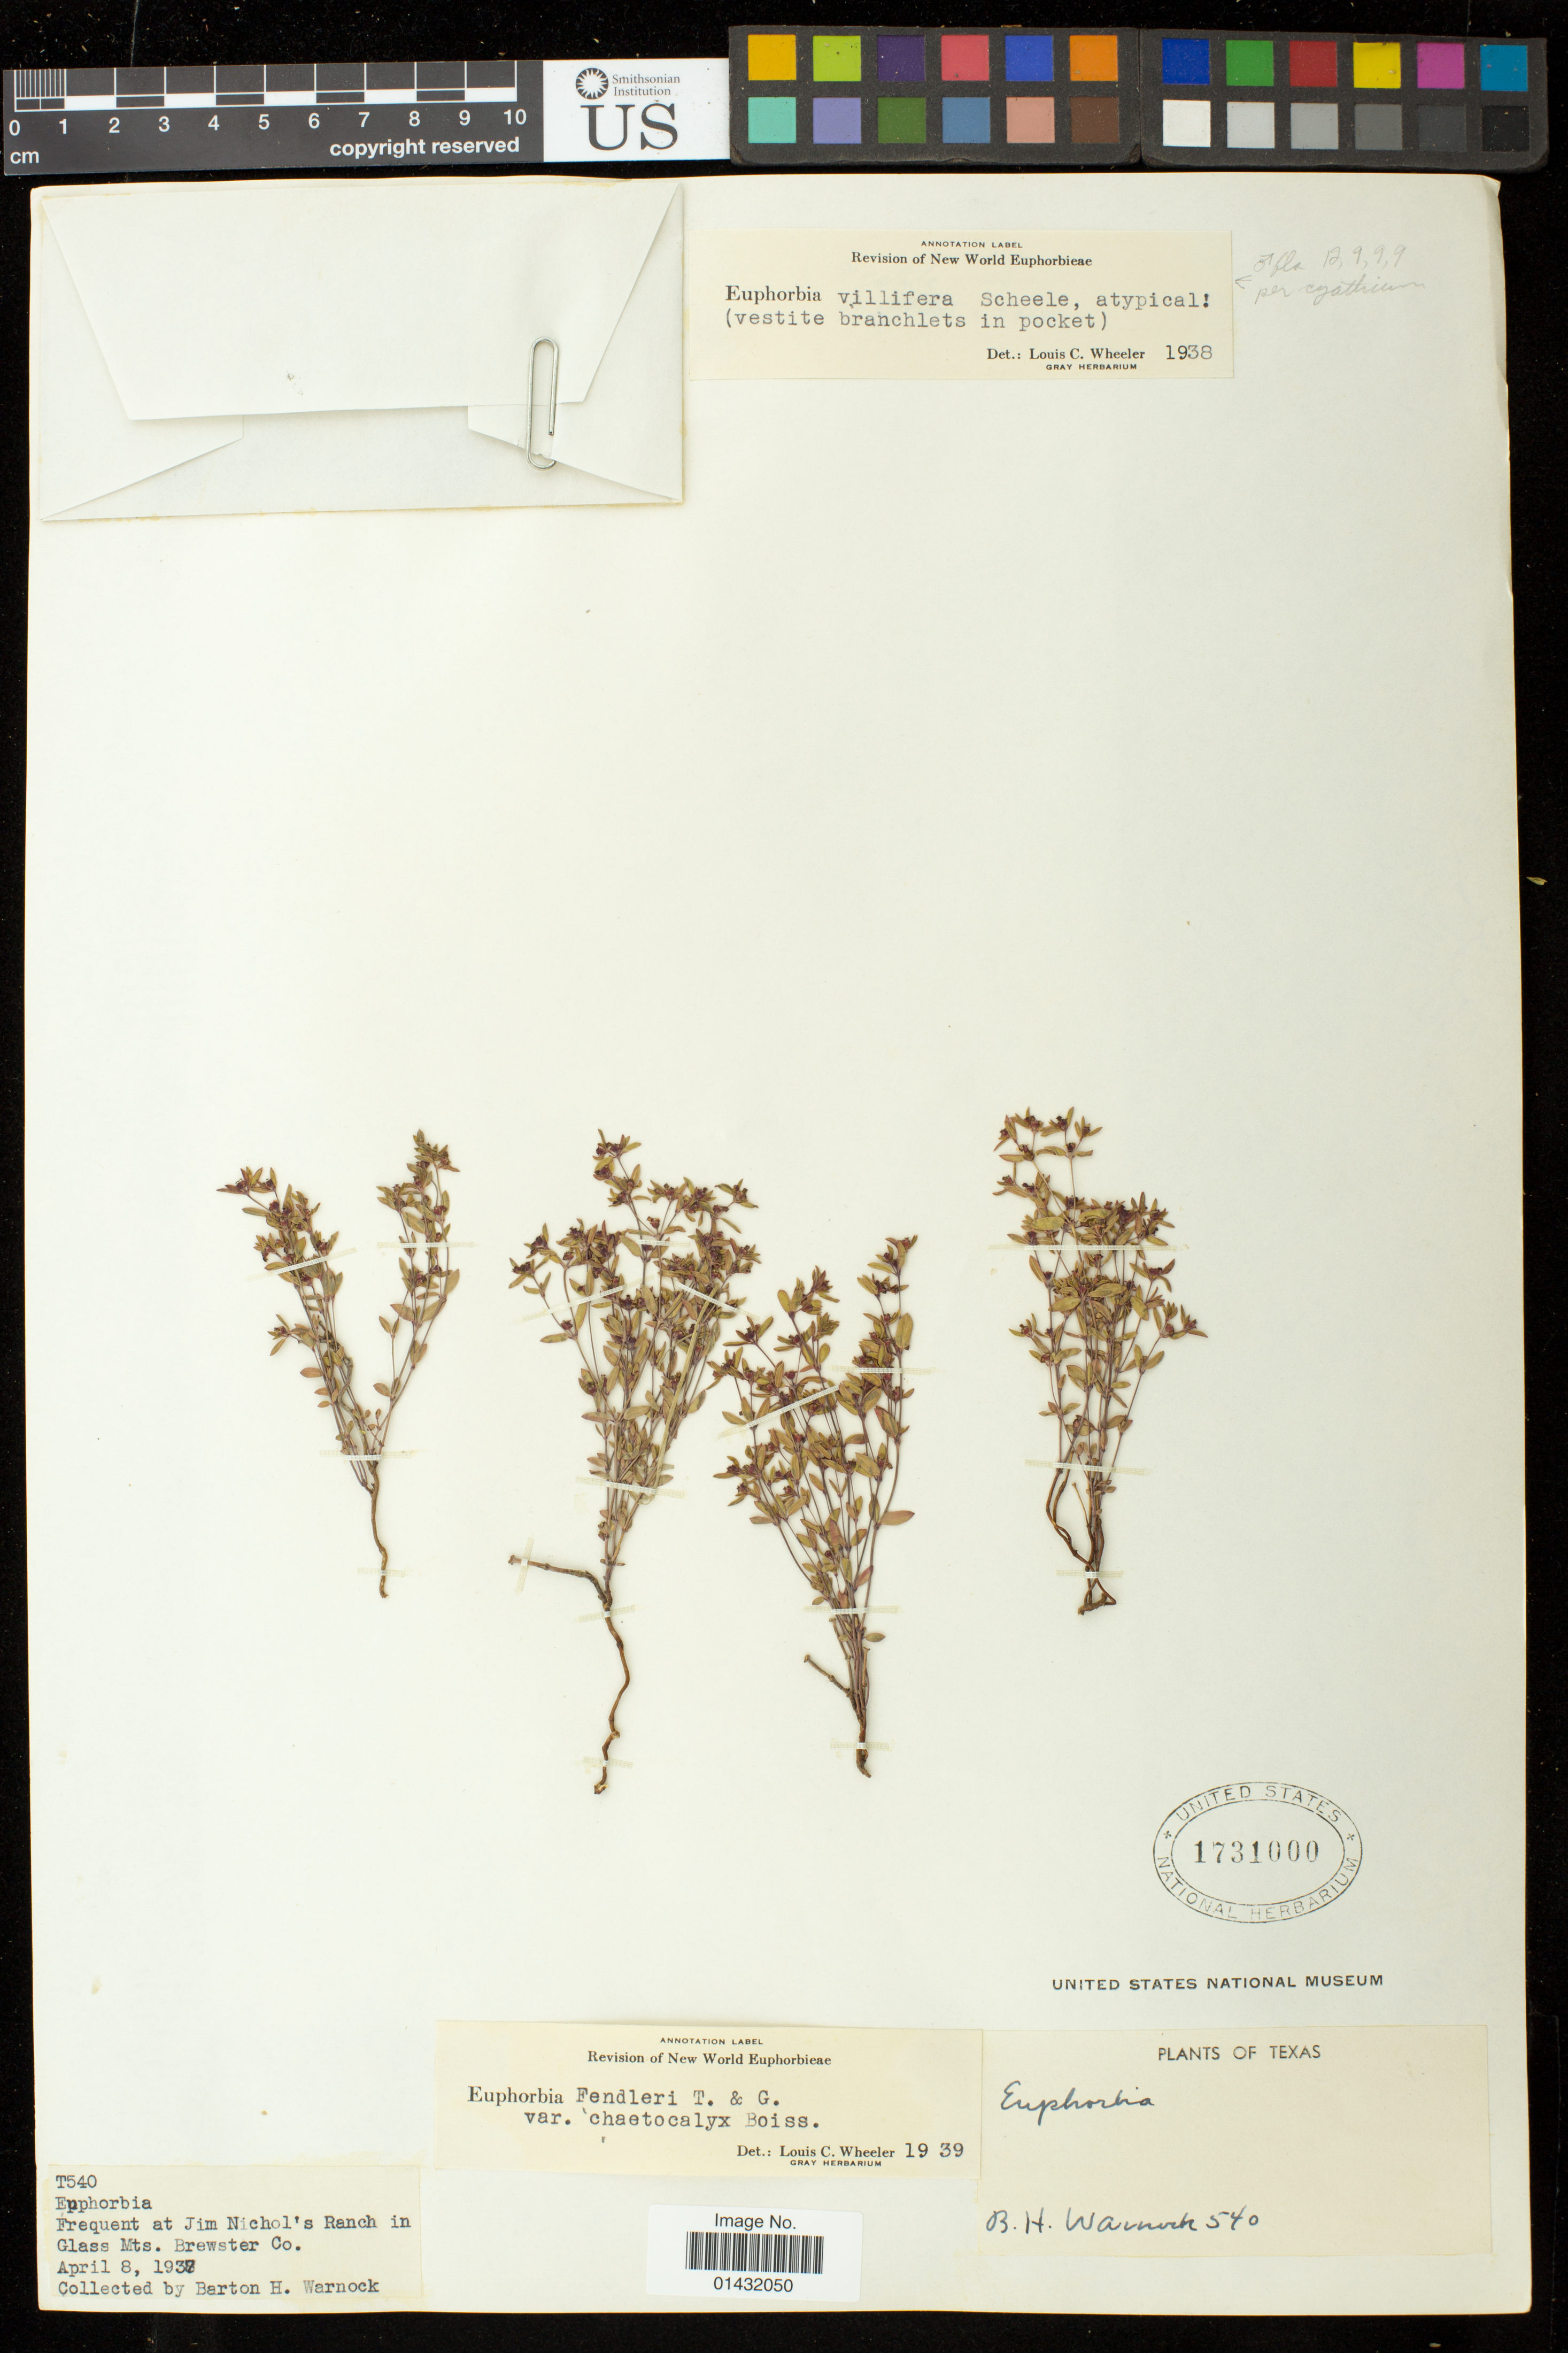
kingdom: Plantae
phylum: Tracheophyta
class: Magnoliopsida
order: Malpighiales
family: Euphorbiaceae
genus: Euphorbia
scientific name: Euphorbia chaetocalyx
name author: Tidestr.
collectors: B. H. Warnock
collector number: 540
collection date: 1937-04-08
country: United States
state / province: Texas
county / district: Brewster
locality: Jim Nichol's Ranch in Glass Mts.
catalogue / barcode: US 1731000